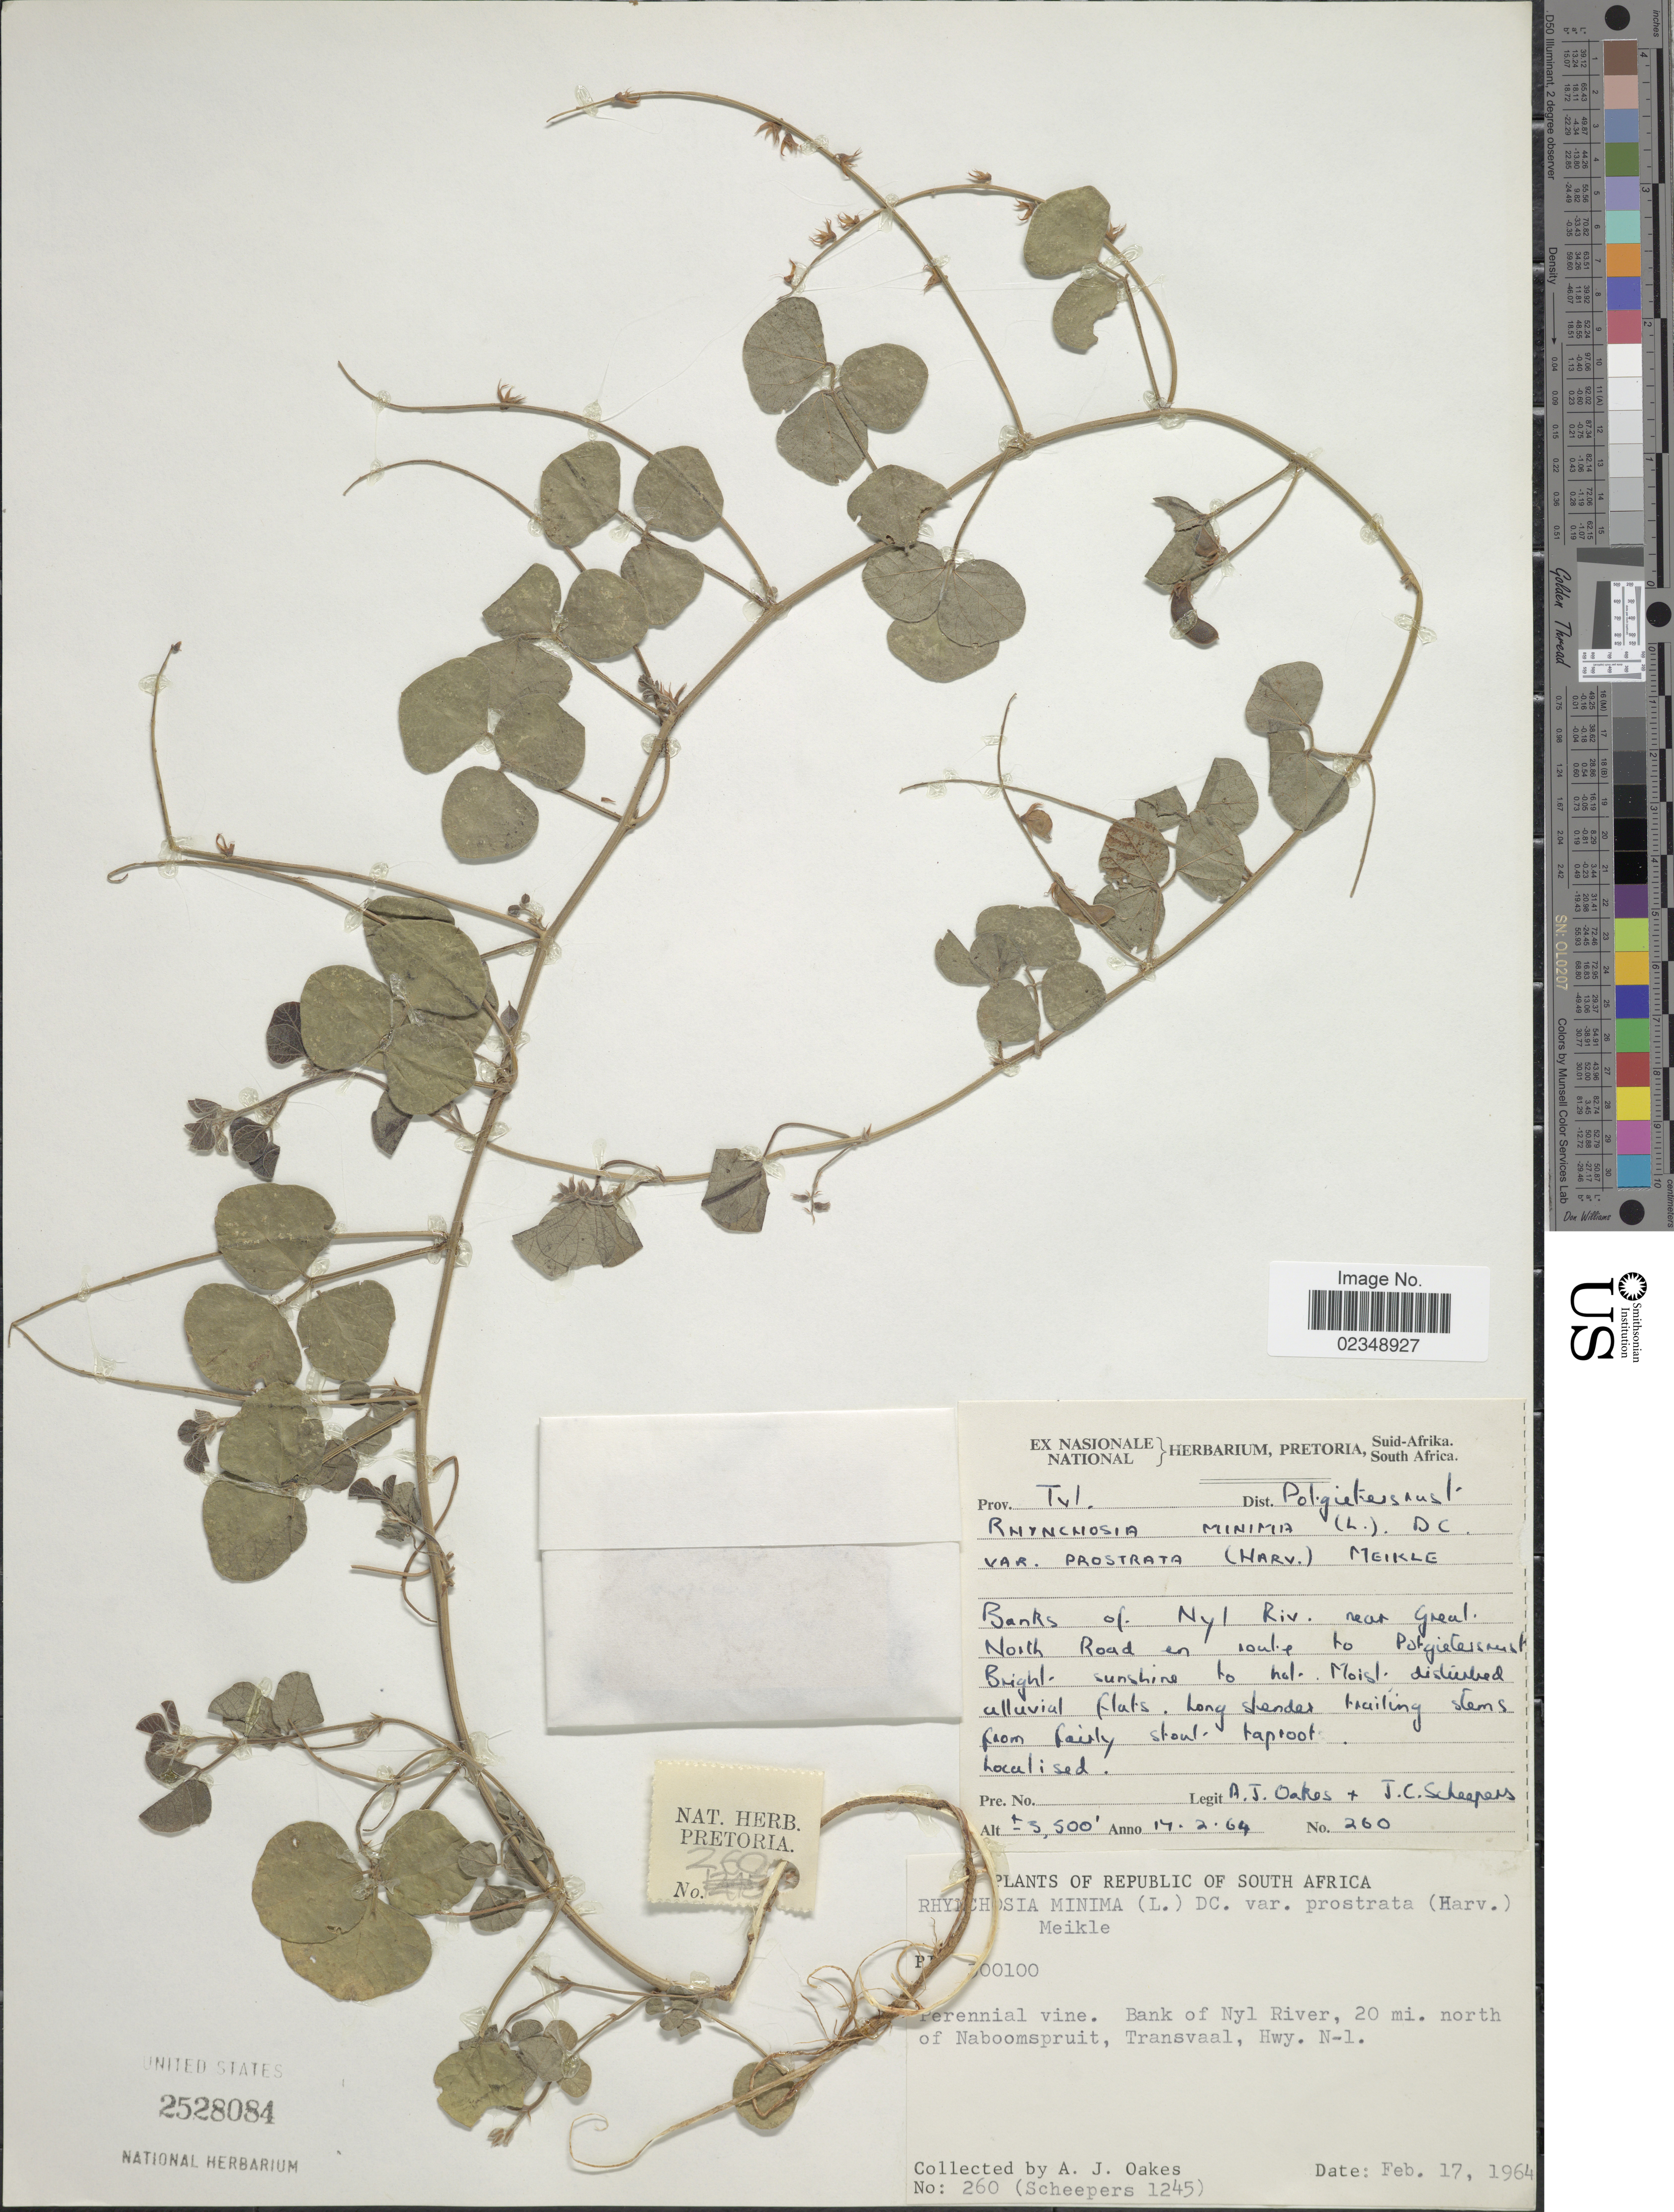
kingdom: Plantae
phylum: Tracheophyta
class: Magnoliopsida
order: Fabales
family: Fabaceae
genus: Rhynchosia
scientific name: Rhynchosia minima var. prostrata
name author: (L.) DC.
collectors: A. Oakes & J. Scheepers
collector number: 260/1245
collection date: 1964-02-17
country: South Africa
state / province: Limpopo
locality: Prov. Tvl. Dist. Potgietersrust. Banks of Nyl Riv. near Great North Road en route to Potgietersrust Bright sunshine to hot. Bank of Nyl River, 20 mi. north of Naboomspruit, Transvaal, Hwy. N-1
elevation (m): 1067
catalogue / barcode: US 2528084